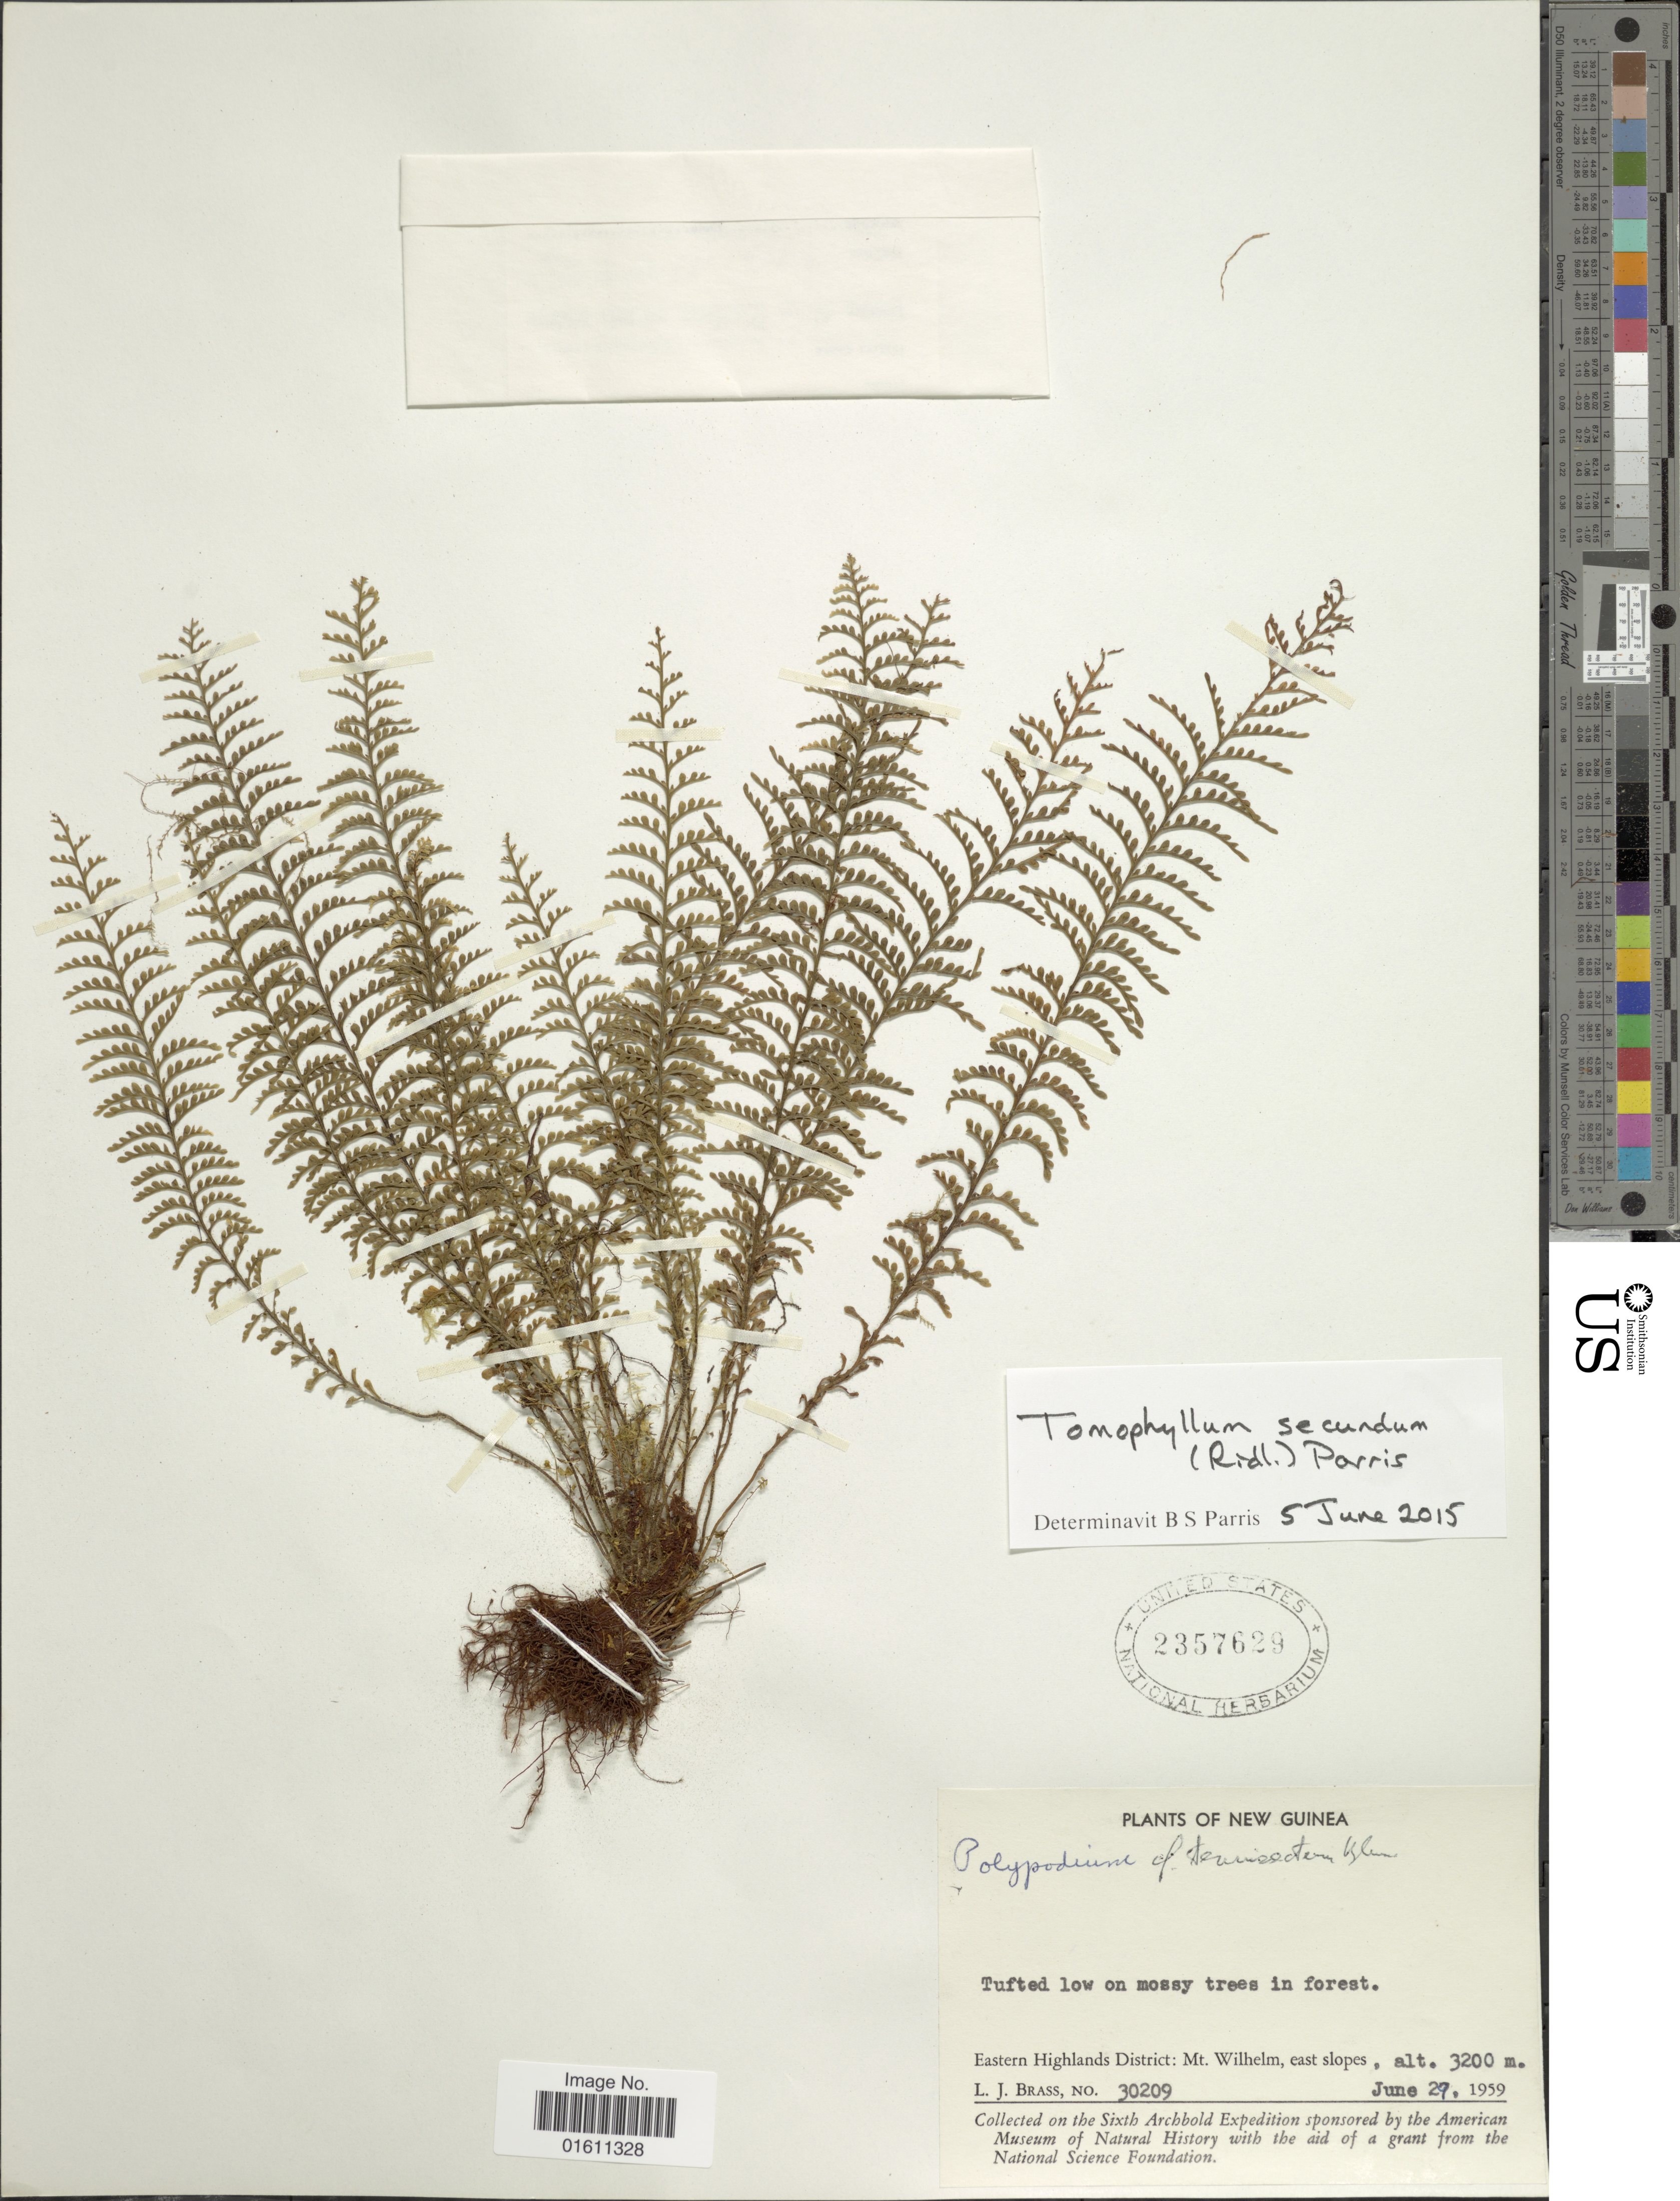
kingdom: Plantae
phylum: Tracheophyta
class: Polypodiopsida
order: Polypodiales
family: Polypodiaceae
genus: Tomophyllum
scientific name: Tomophyllum secundum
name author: (Ridl.) Parris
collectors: L. J. Brass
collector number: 30209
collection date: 1959-06-29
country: Papua New Guinea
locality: New Guinea, Eastern Highlands District: Mt. Wilhelm, east slopes.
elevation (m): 3200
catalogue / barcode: US 2357629